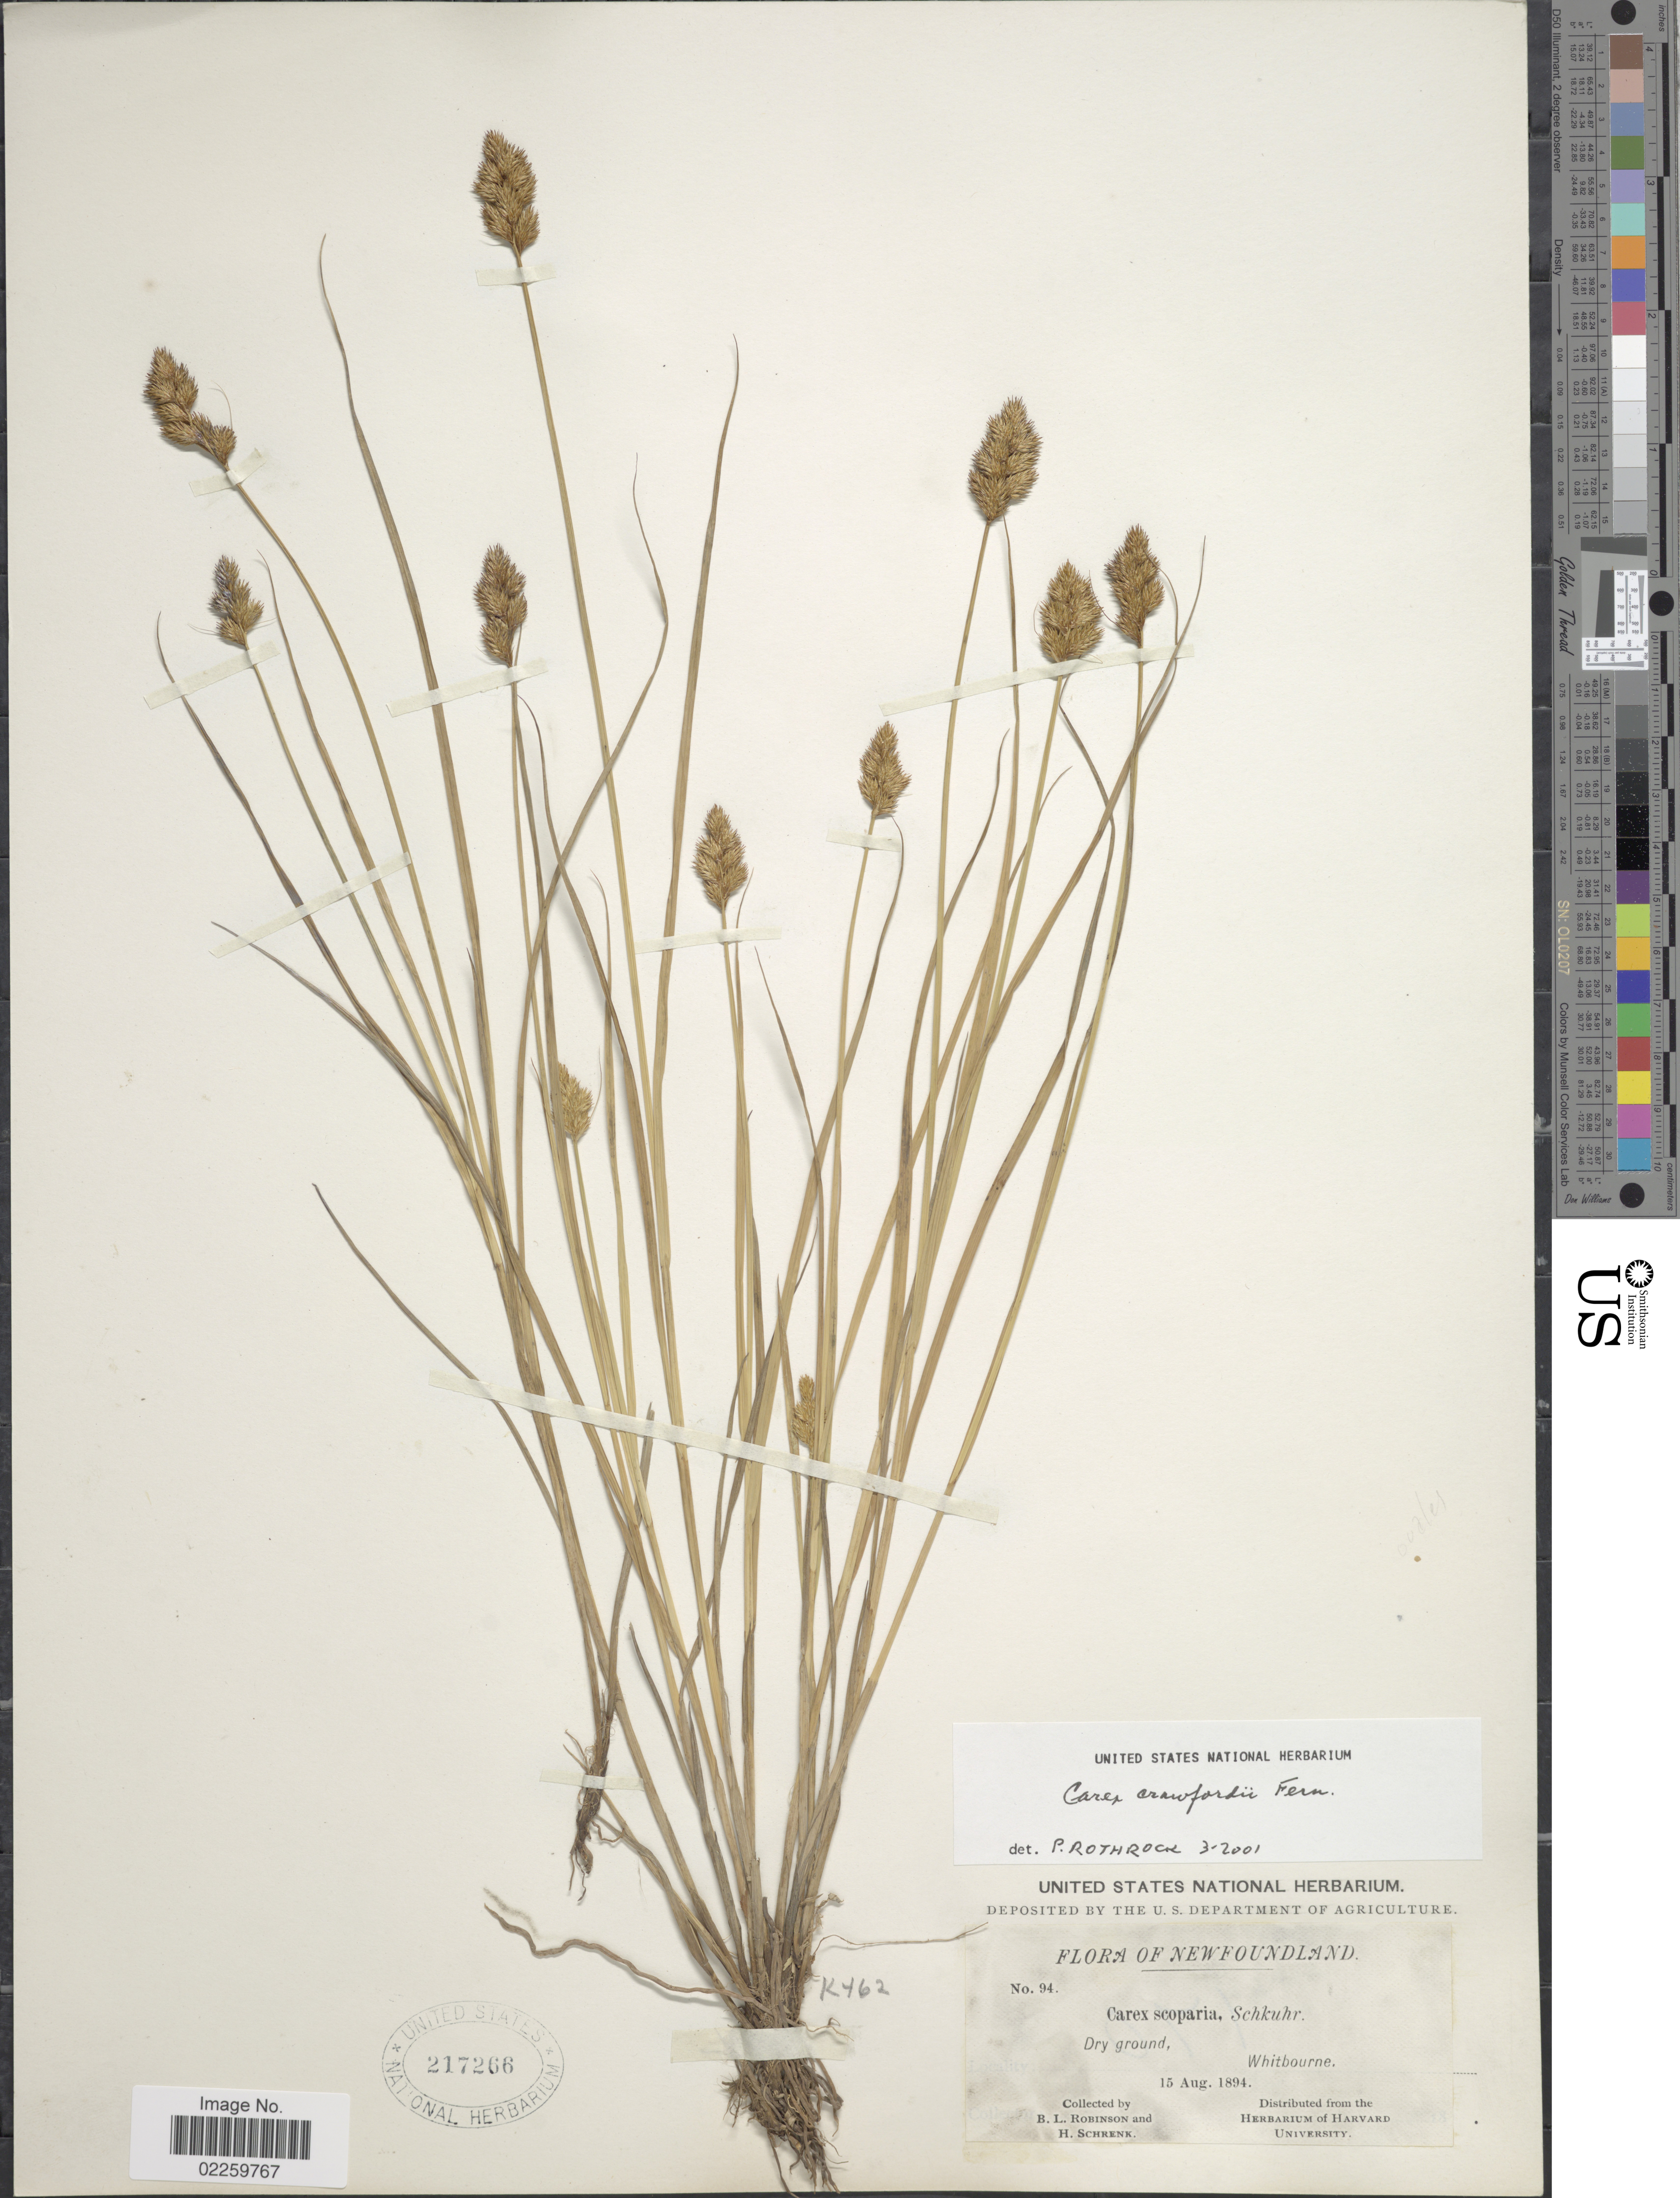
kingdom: Plantae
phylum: Tracheophyta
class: Liliopsida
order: Poales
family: Cyperaceae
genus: Carex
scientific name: Carex crawfordii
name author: Fernald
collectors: B. L. Robinson & H. Schrenk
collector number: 94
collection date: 1894-08-15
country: Canada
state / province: Newfoundland and Labrador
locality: Dry ground, Whitbourne.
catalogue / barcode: US 217266